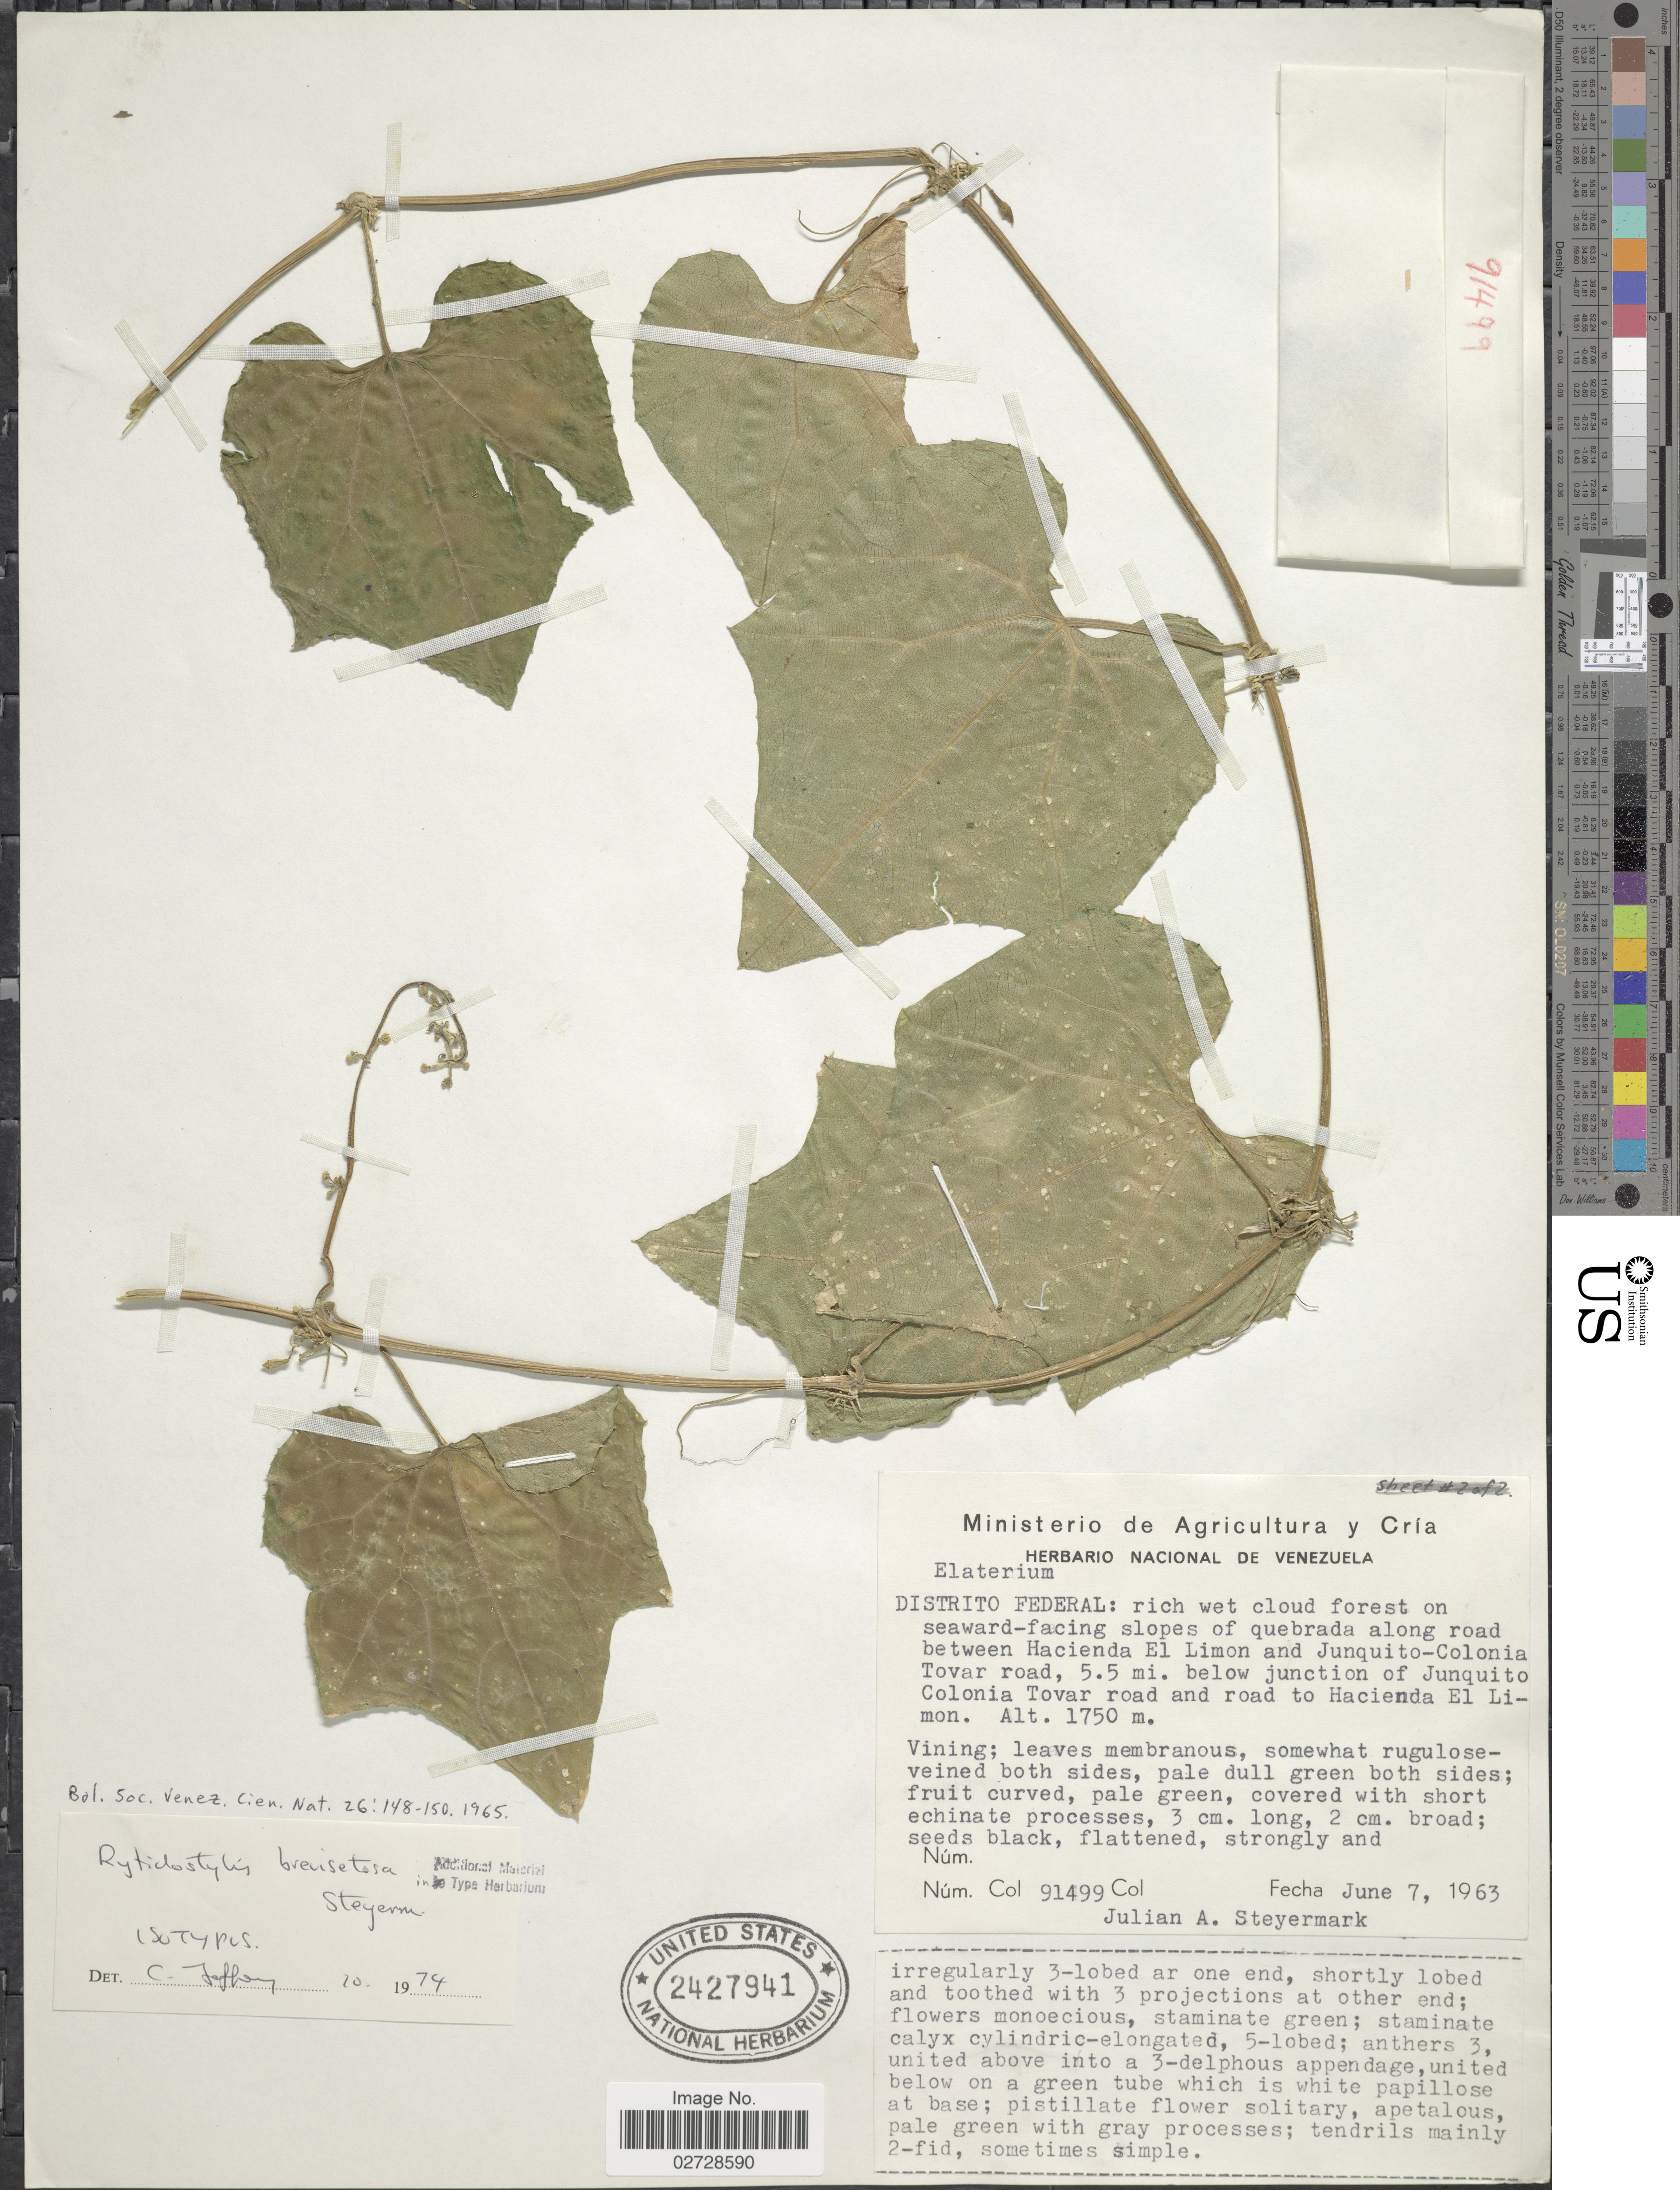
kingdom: Plantae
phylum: Tracheophyta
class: Magnoliopsida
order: Cucurbitales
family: Cucurbitaceae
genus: Cyclanthera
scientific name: Cyclanthera brevisetosa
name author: (Steyerm.) H. Schaef. & S.S. Renner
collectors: J. Steyermark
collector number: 91499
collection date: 1963-06-07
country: Venezuela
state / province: Distrito Federal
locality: Distrito Federal: Rich wet cloud forest on seaward-facing slopes of quebrada along road beween Hacienda El Limon and Junquito-Colonia Tovar road, 5.5 mi. below junction of Junquito Colonia Tovar road and road to Hacienda El Limon.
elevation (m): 1750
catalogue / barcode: US 2427941